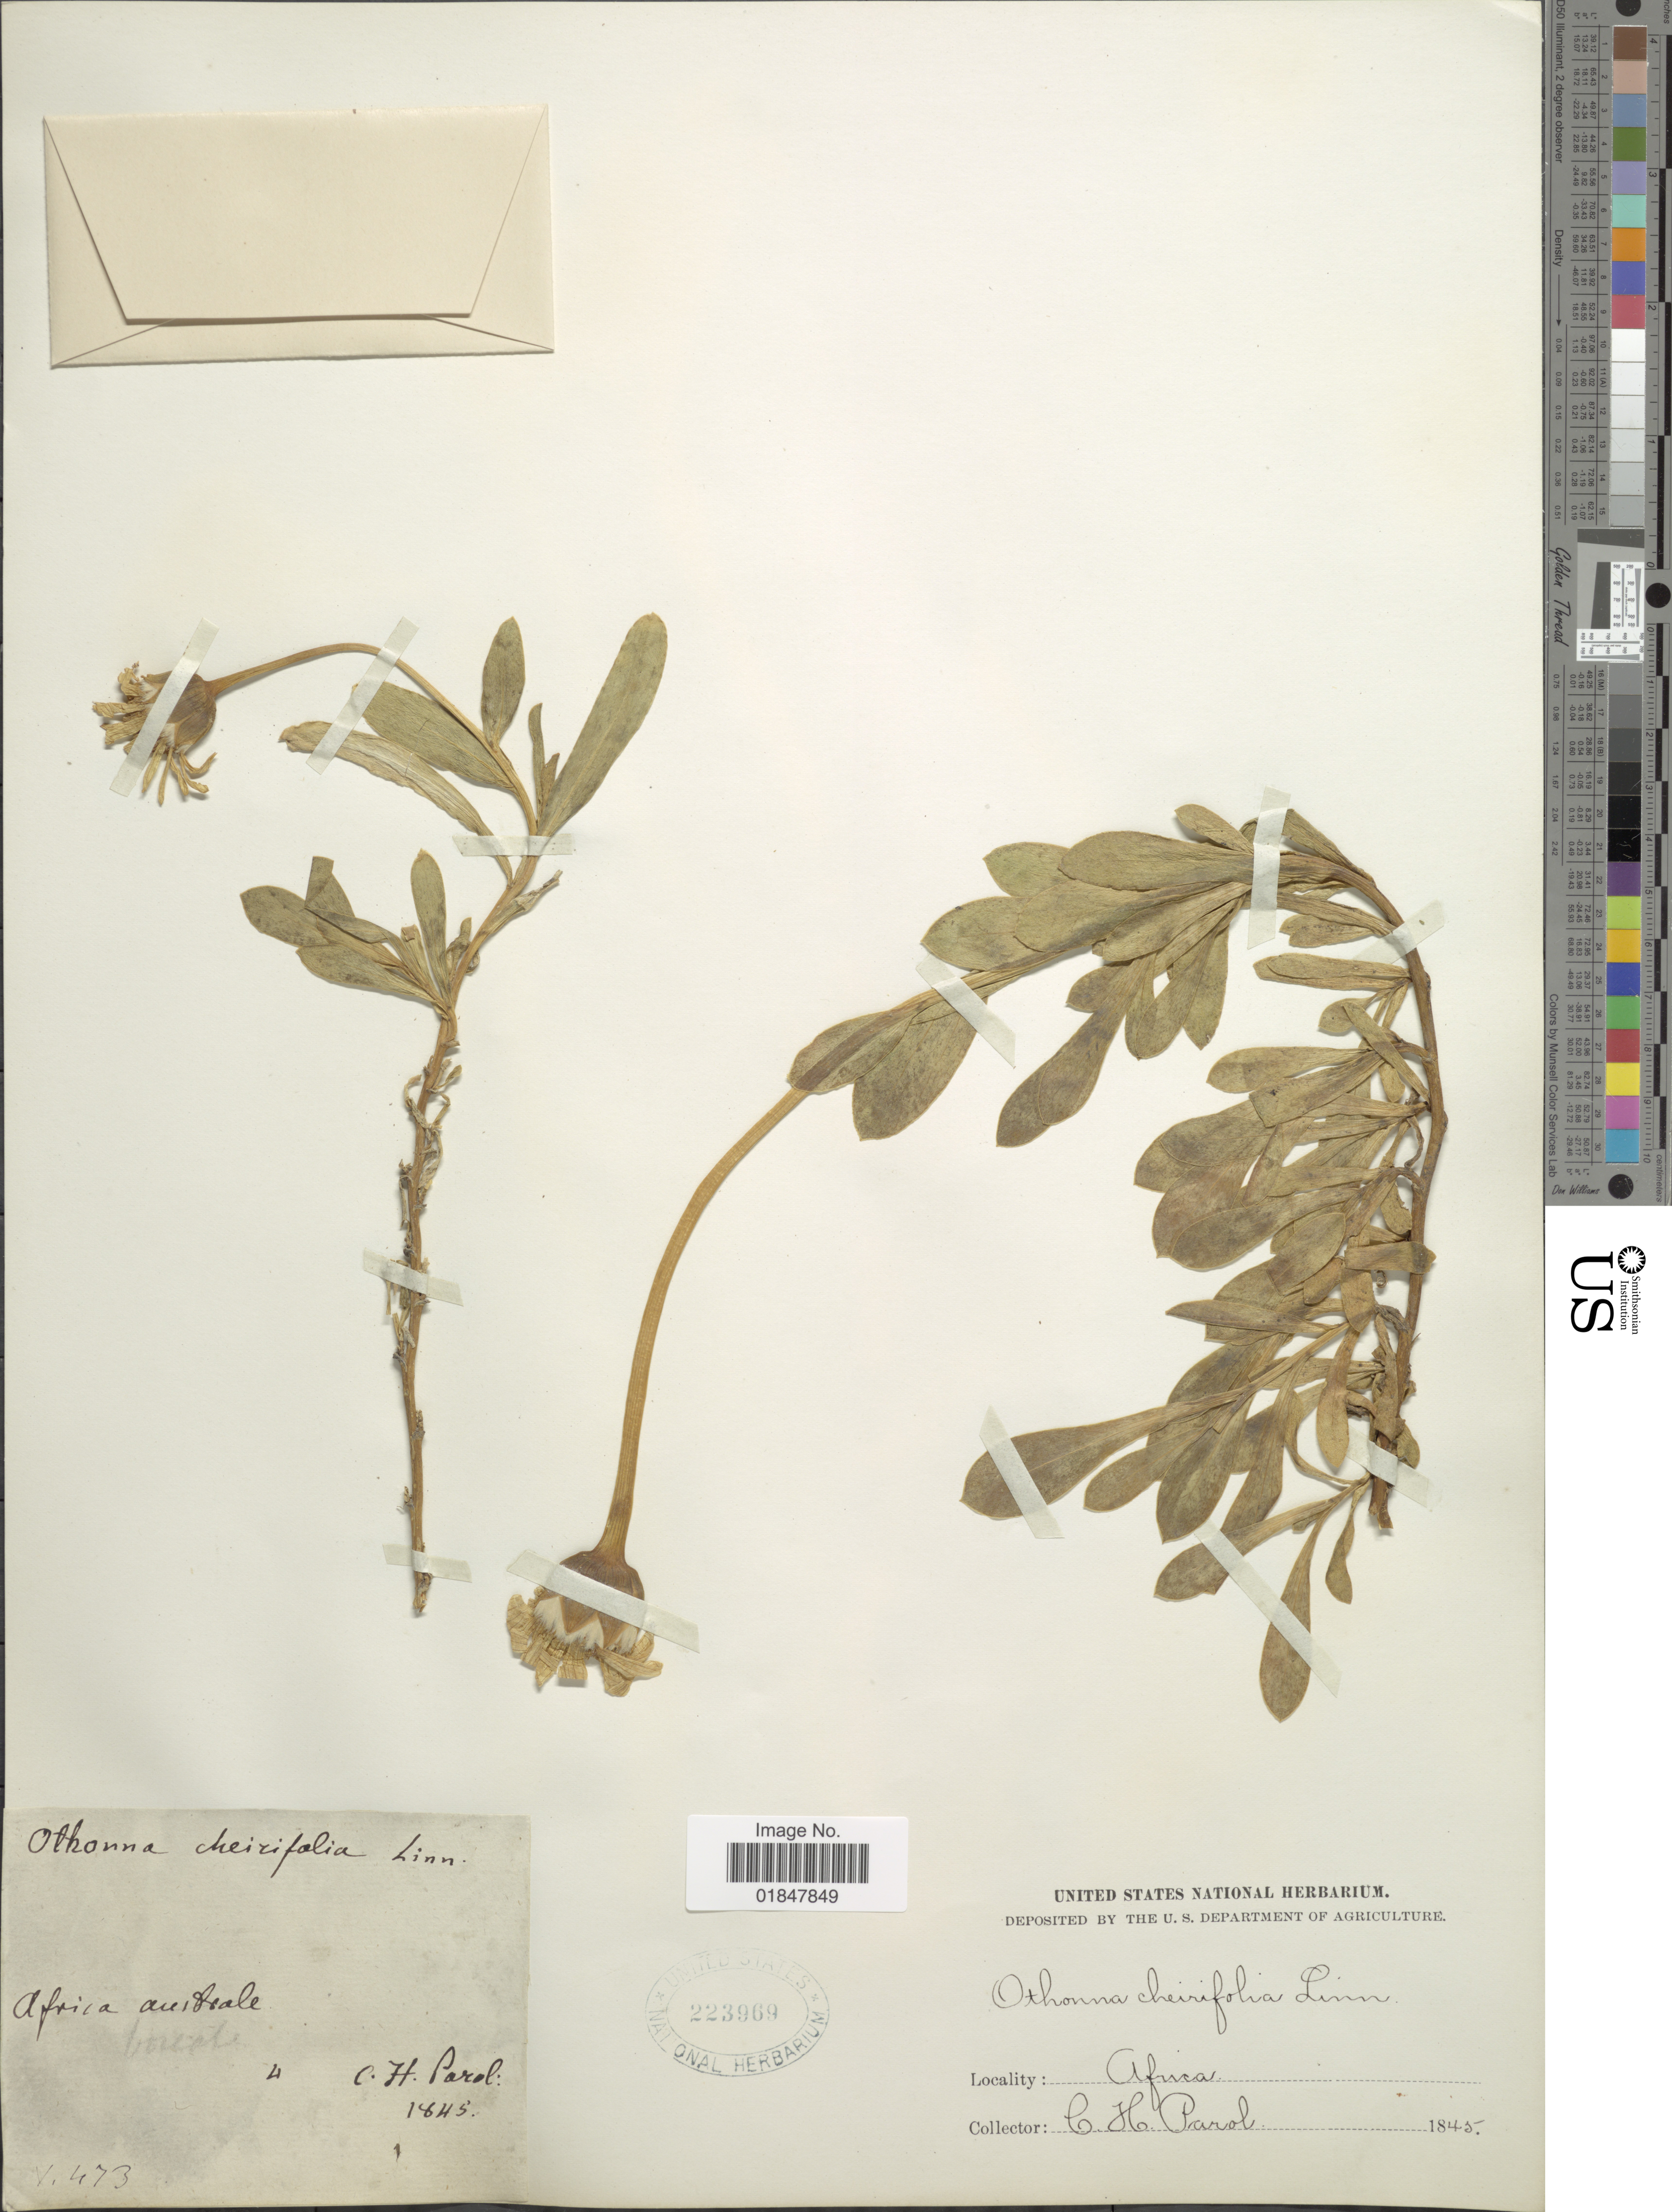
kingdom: Plantae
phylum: Tracheophyta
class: Magnoliopsida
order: Asterales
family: Asteraceae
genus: Hertia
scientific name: Hertia cheirifolia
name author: (L.) Kuntze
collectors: C. Parol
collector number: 1473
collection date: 1845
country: South Africa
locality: Africa Australe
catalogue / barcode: US 223969